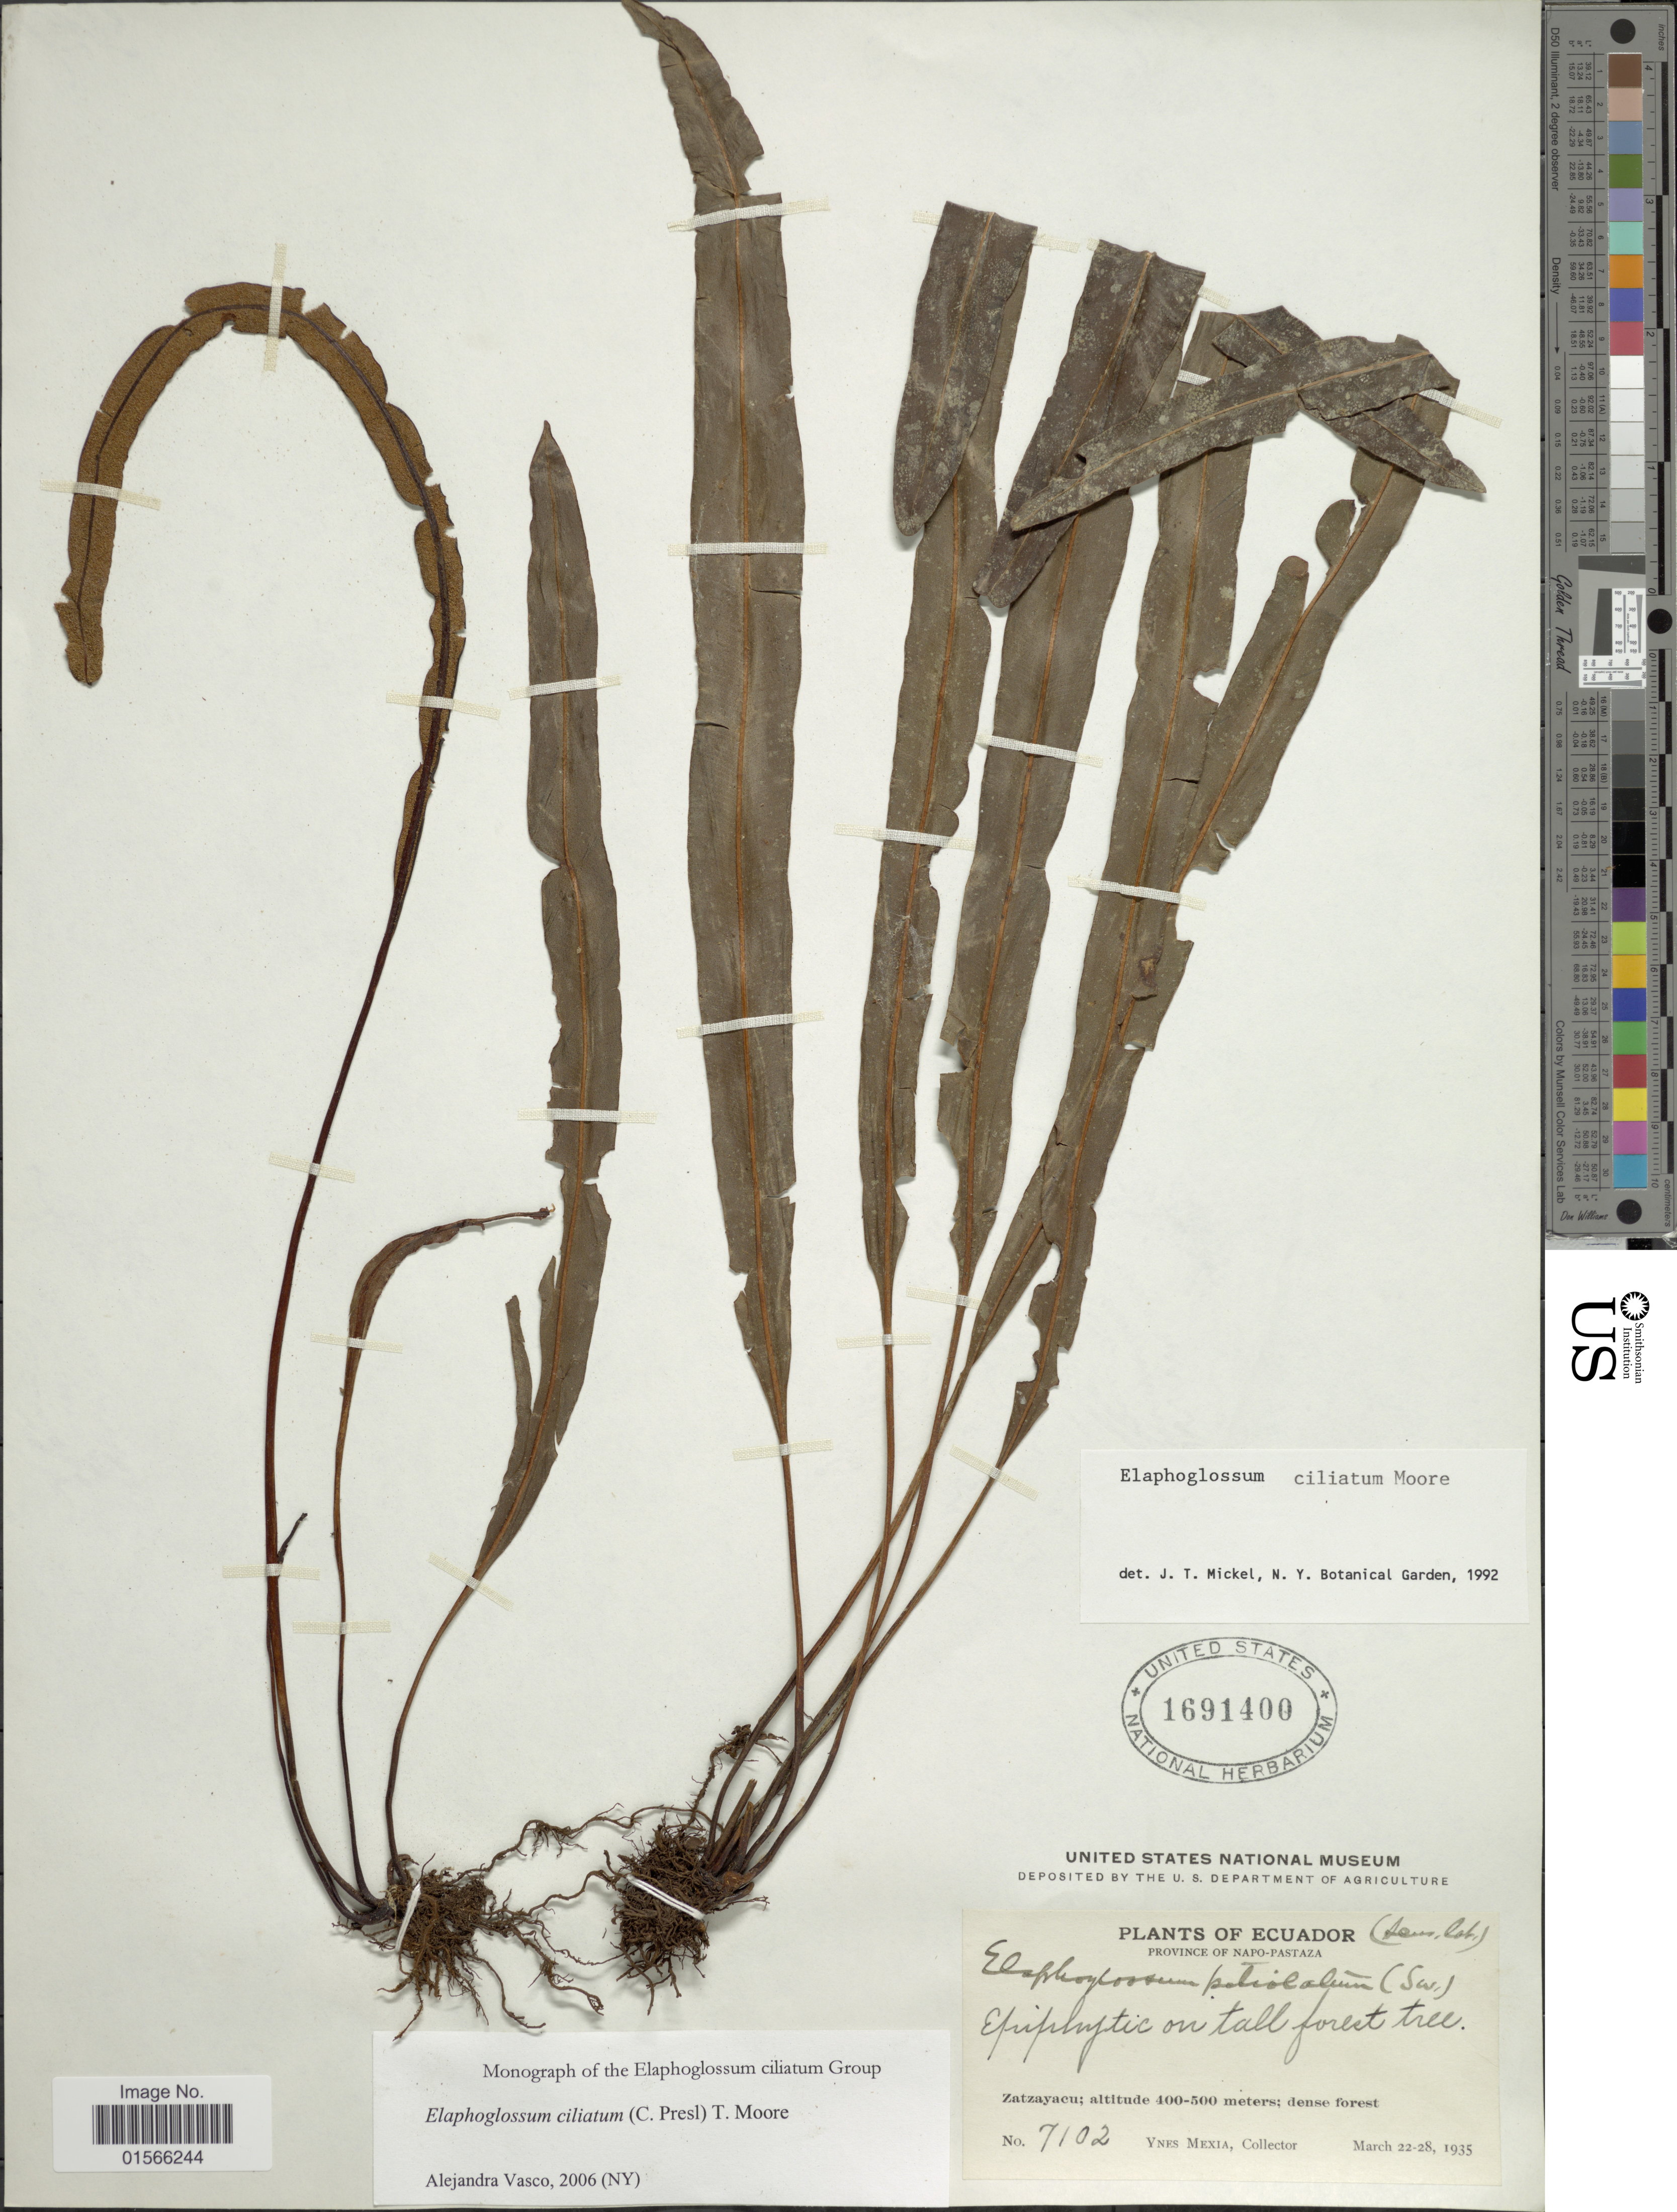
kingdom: Plantae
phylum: Tracheophyta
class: Polypodiopsida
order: Polypodiales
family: Dryopteridaceae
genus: Elaphoglossum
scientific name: Elaphoglossum ciliatum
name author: (C. Presl) T. Moore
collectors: Y. Mexia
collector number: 7102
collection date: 1935-03-22/1935-03-28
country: Ecuador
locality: Province Napo-Pastaza, Zatzayacu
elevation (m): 400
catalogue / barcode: US 1691400